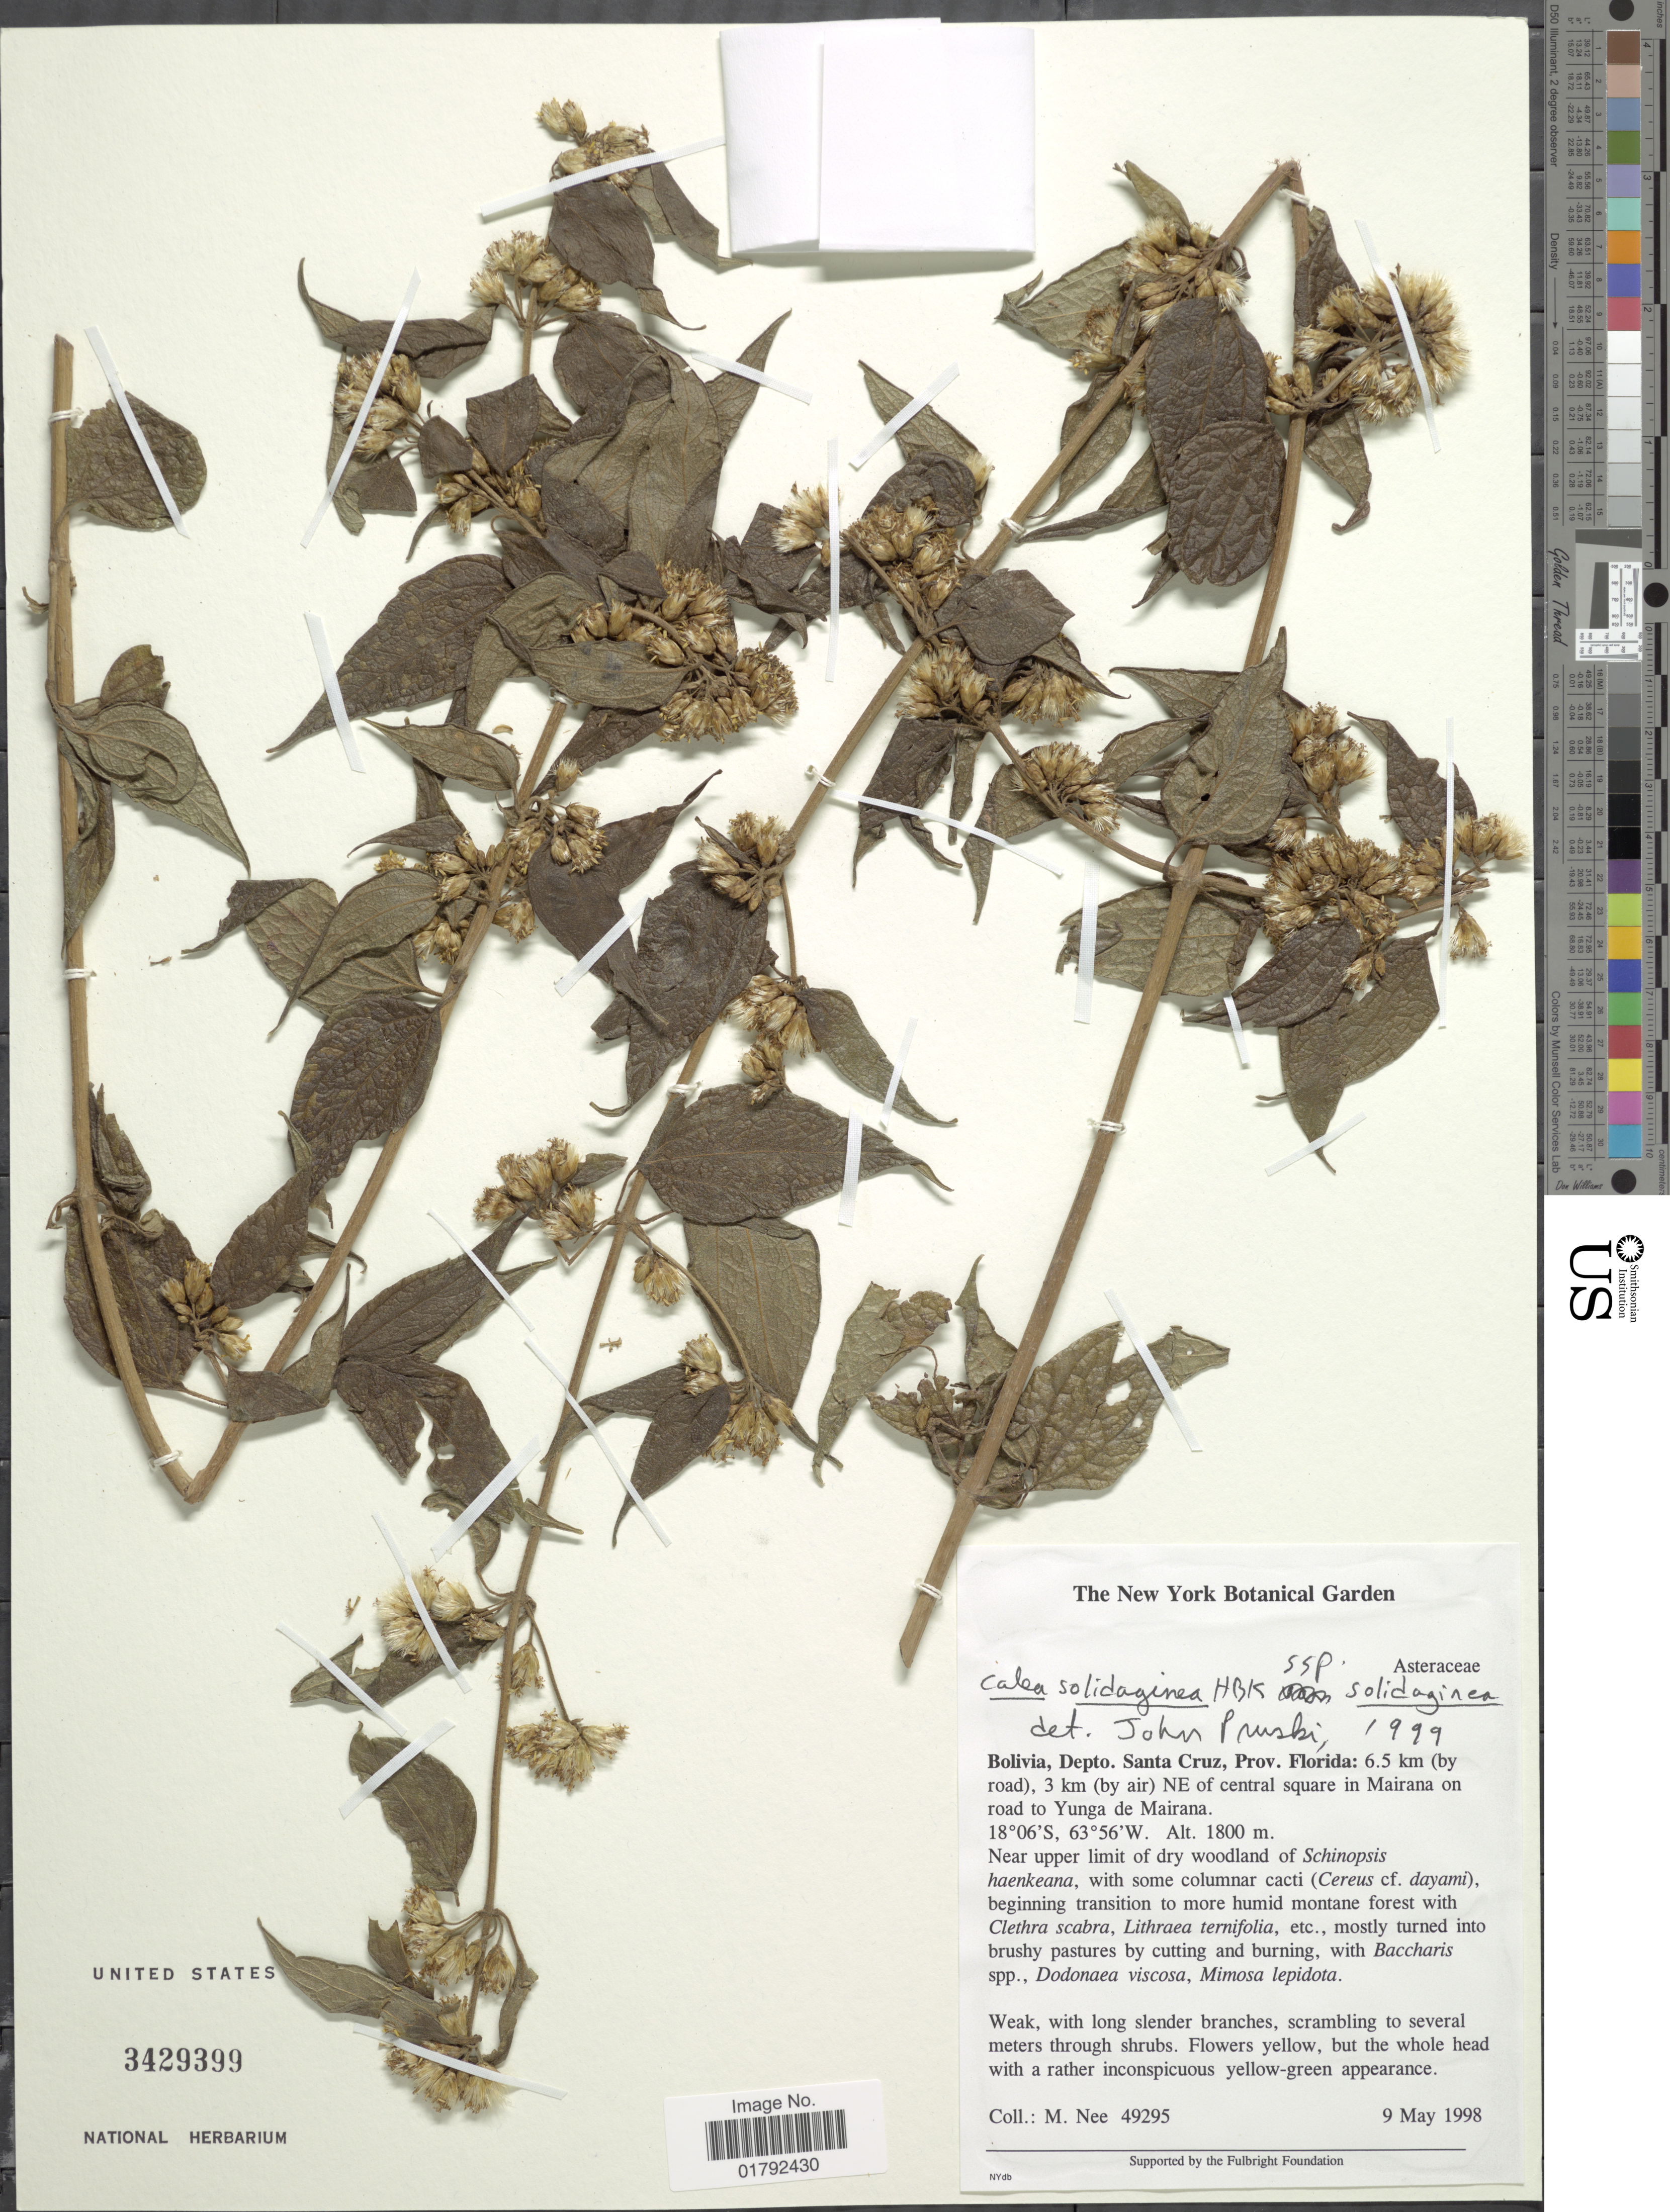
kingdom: Plantae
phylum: Tracheophyta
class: Magnoliopsida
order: Asterales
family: Asteraceae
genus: Calea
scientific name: Calea solidaginea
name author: Kunth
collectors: M. Nee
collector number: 49295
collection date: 1998-05-09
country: Bolivia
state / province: Santa Cruz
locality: Prov. Florida: 6.5 km (by road), 3 km (by air) NE of central square in Mairana on road to Yunga de Mairana.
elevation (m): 1800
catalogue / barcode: US 3429399